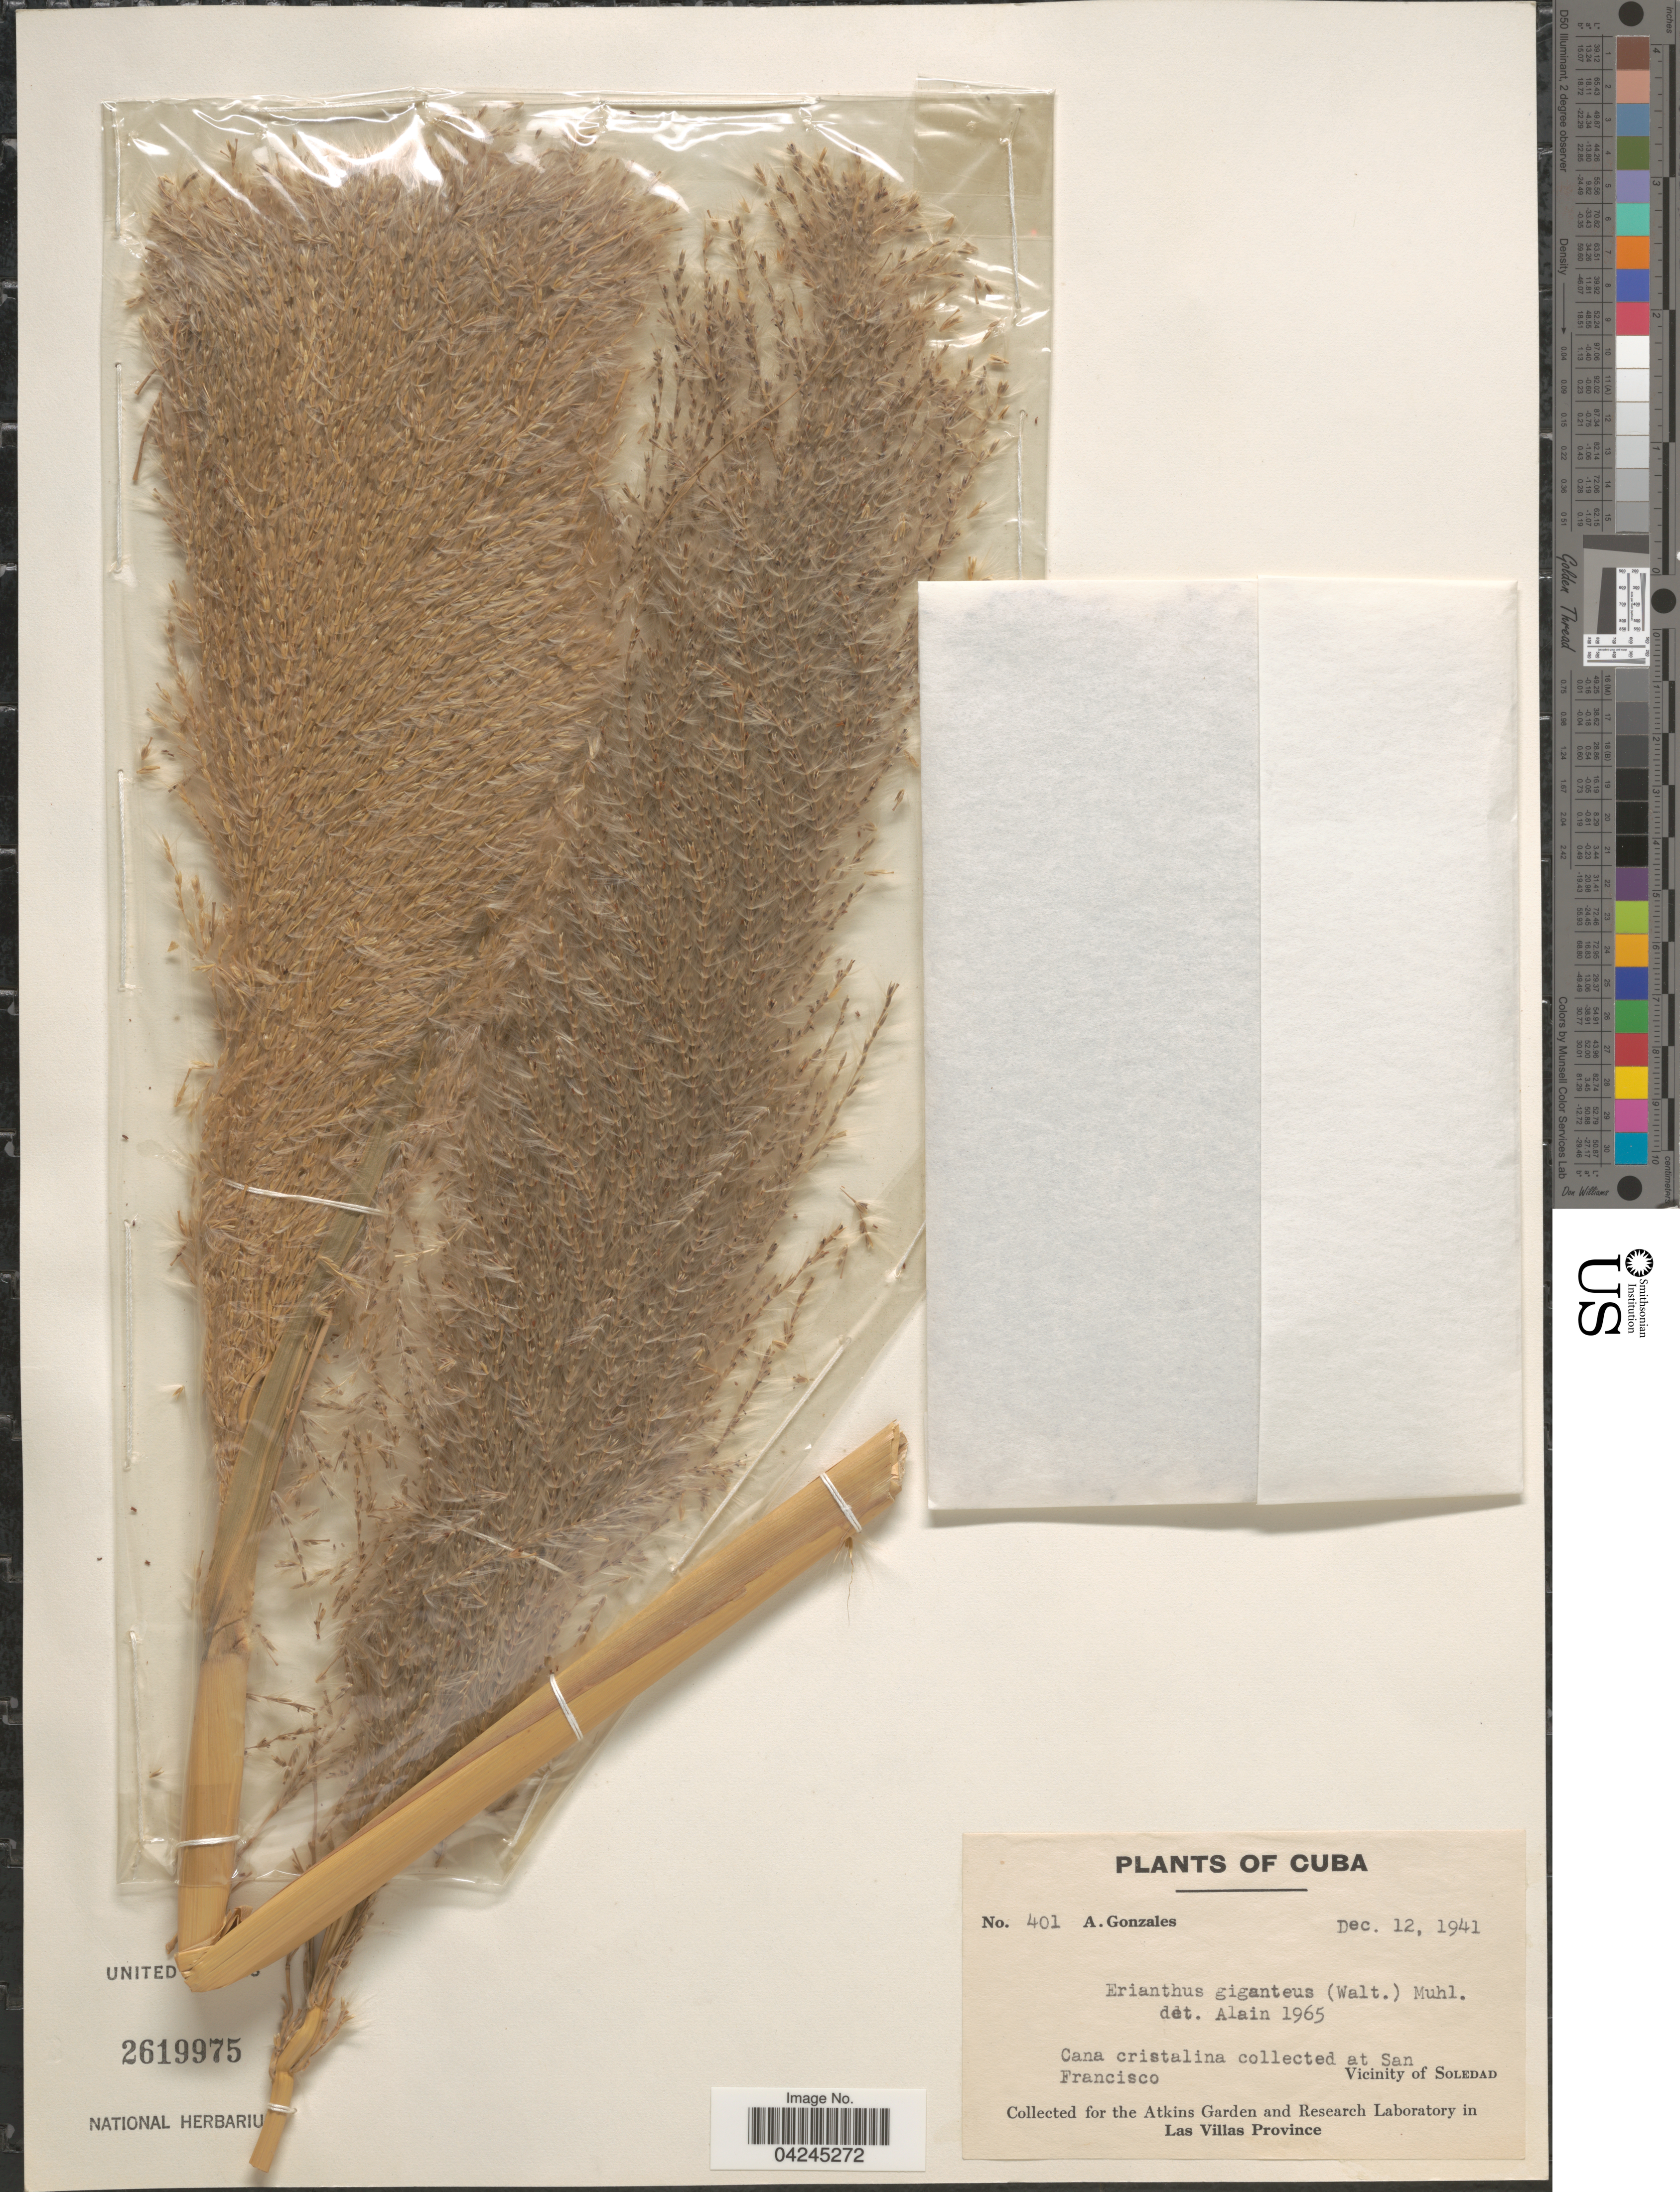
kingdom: Plantae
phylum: Tracheophyta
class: Liliopsida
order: Poales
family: Poaceae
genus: Erianthus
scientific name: Erianthus giganteus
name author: (Walter) P. Beauv.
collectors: A. Gonzáles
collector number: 401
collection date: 1941-12-12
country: Cuba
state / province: Las Villas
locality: Cana cristalina collected at San Francisco. Vicinity of Soledad.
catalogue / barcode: US 2619975